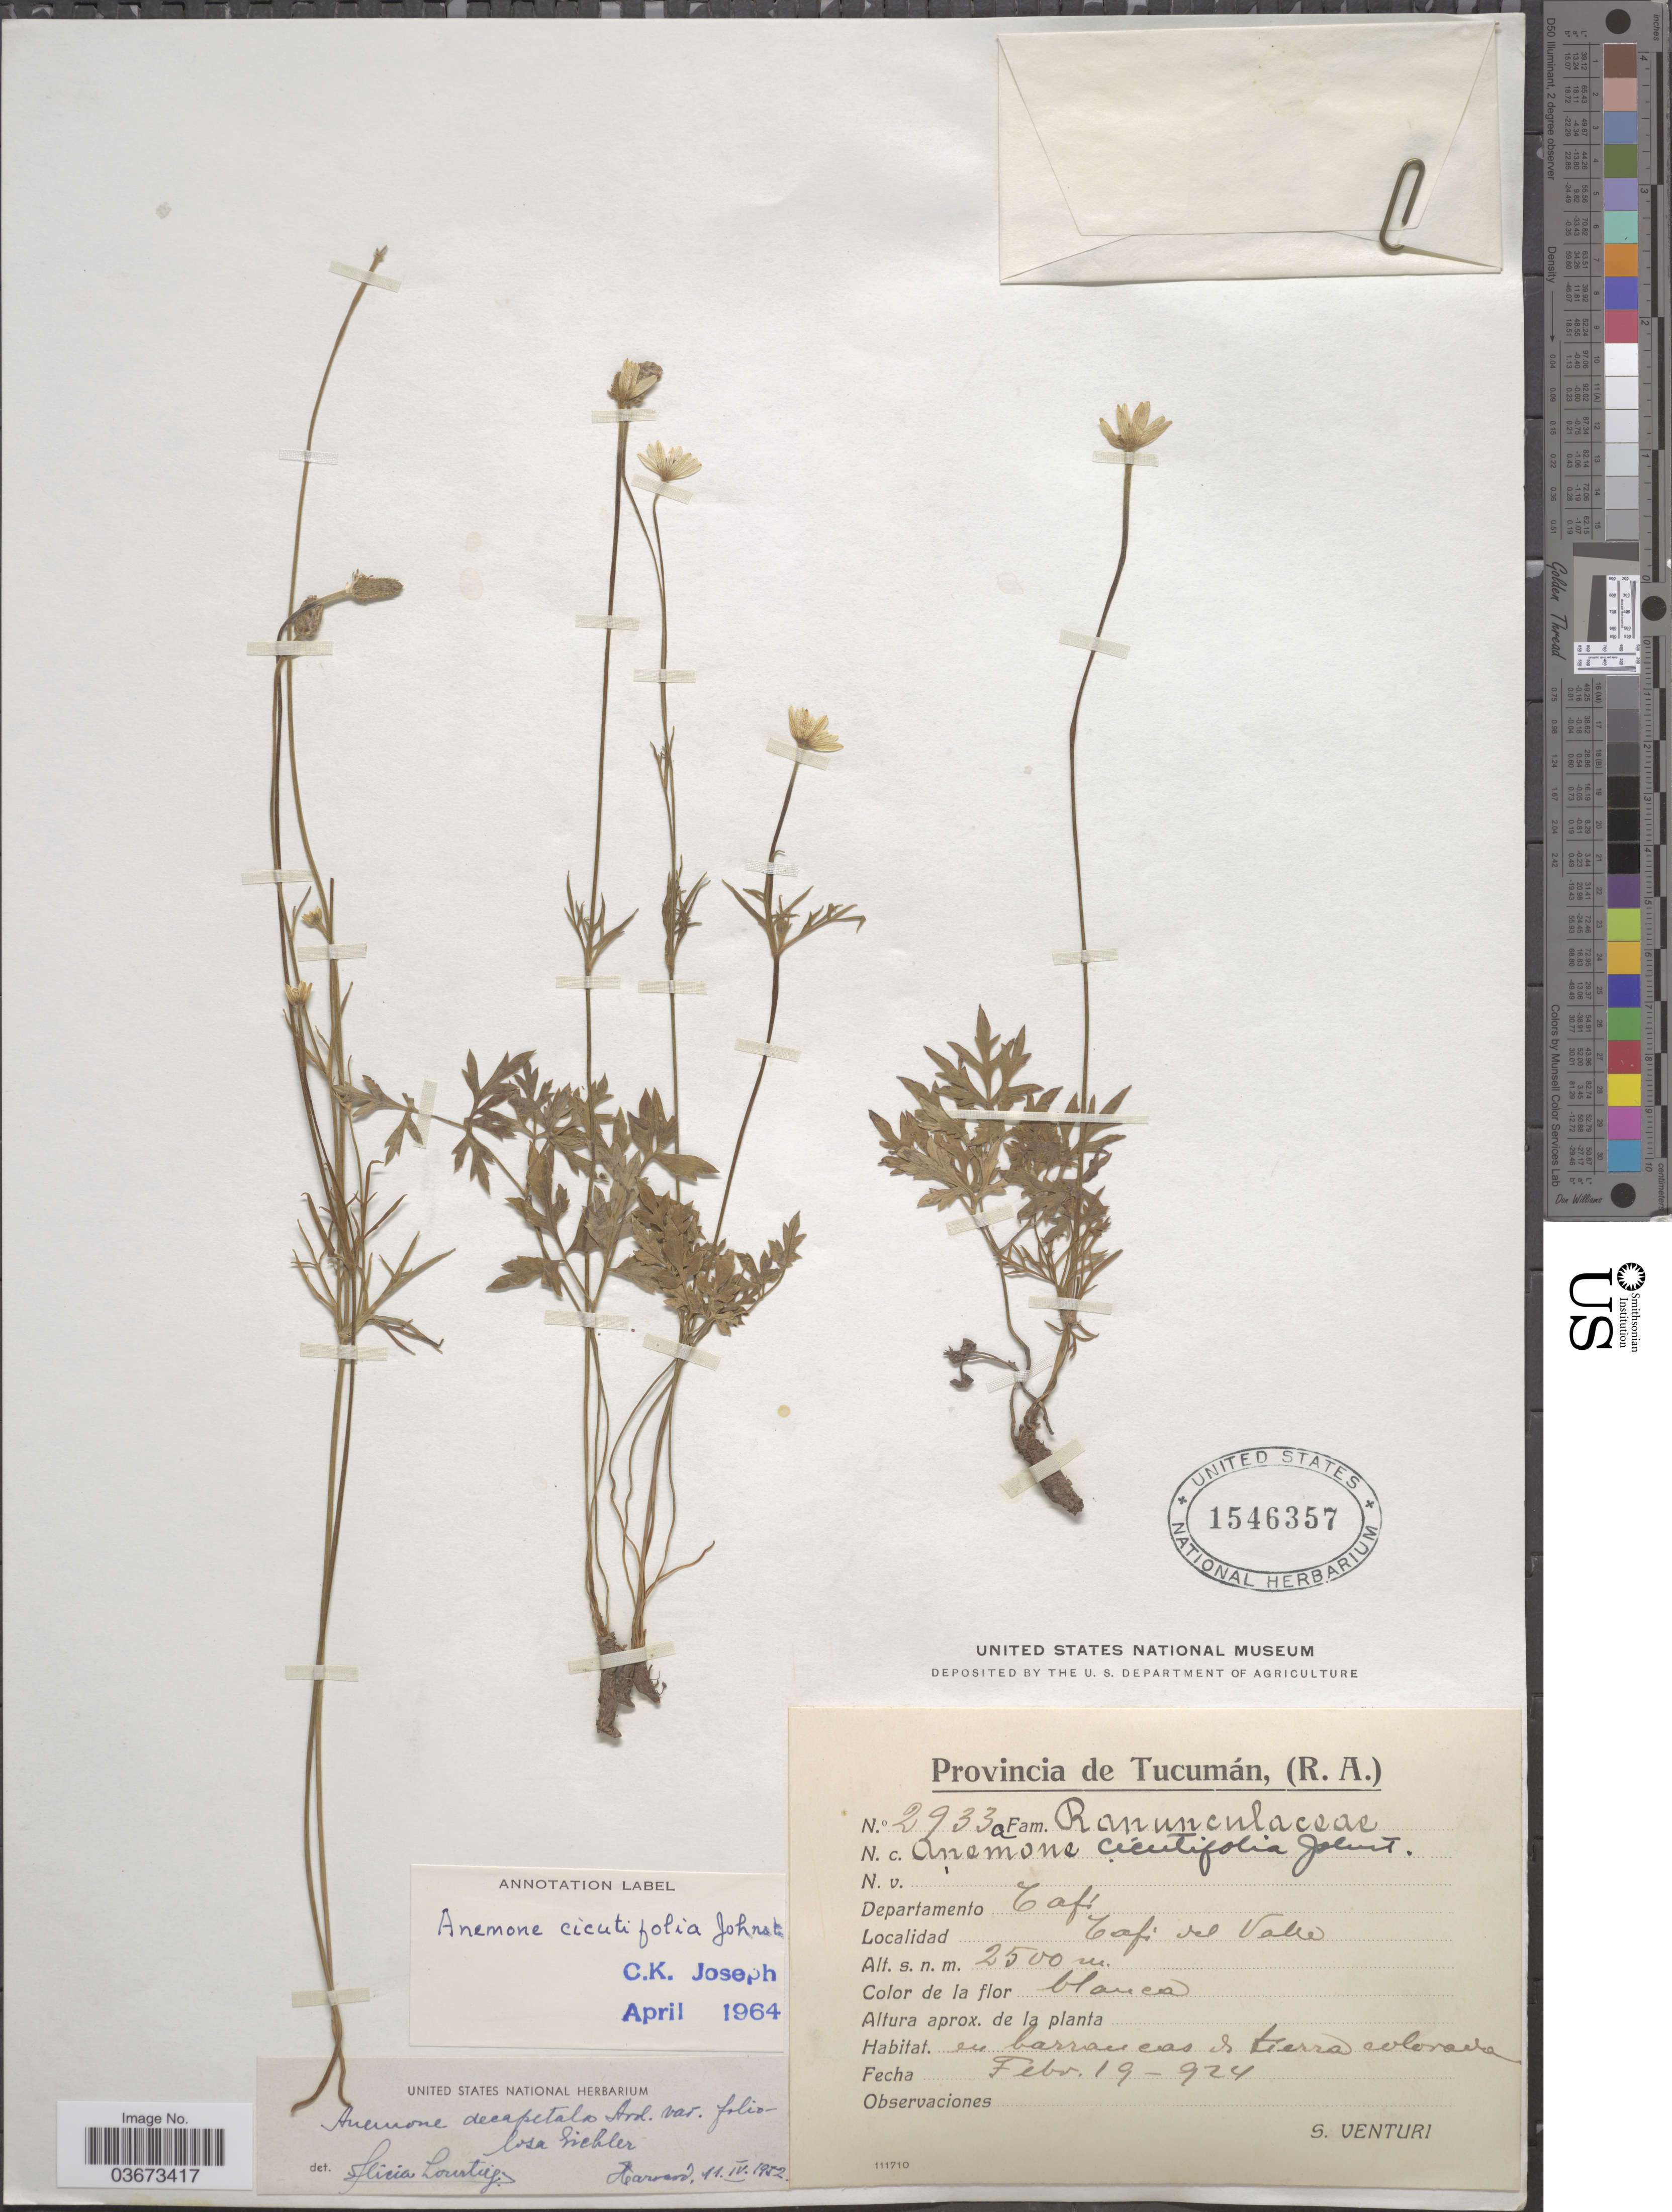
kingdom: Plantae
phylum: Tracheophyta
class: Magnoliopsida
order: Ranunculales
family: Ranunculaceae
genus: Anemone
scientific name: Anemone cicutifolia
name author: I.M. Johnst.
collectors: S. Venturi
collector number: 2933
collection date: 1924-02-19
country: Argentina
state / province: Tucuman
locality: Departamento Tafi. Tafi del Valle.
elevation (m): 2500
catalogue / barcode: US 1546357